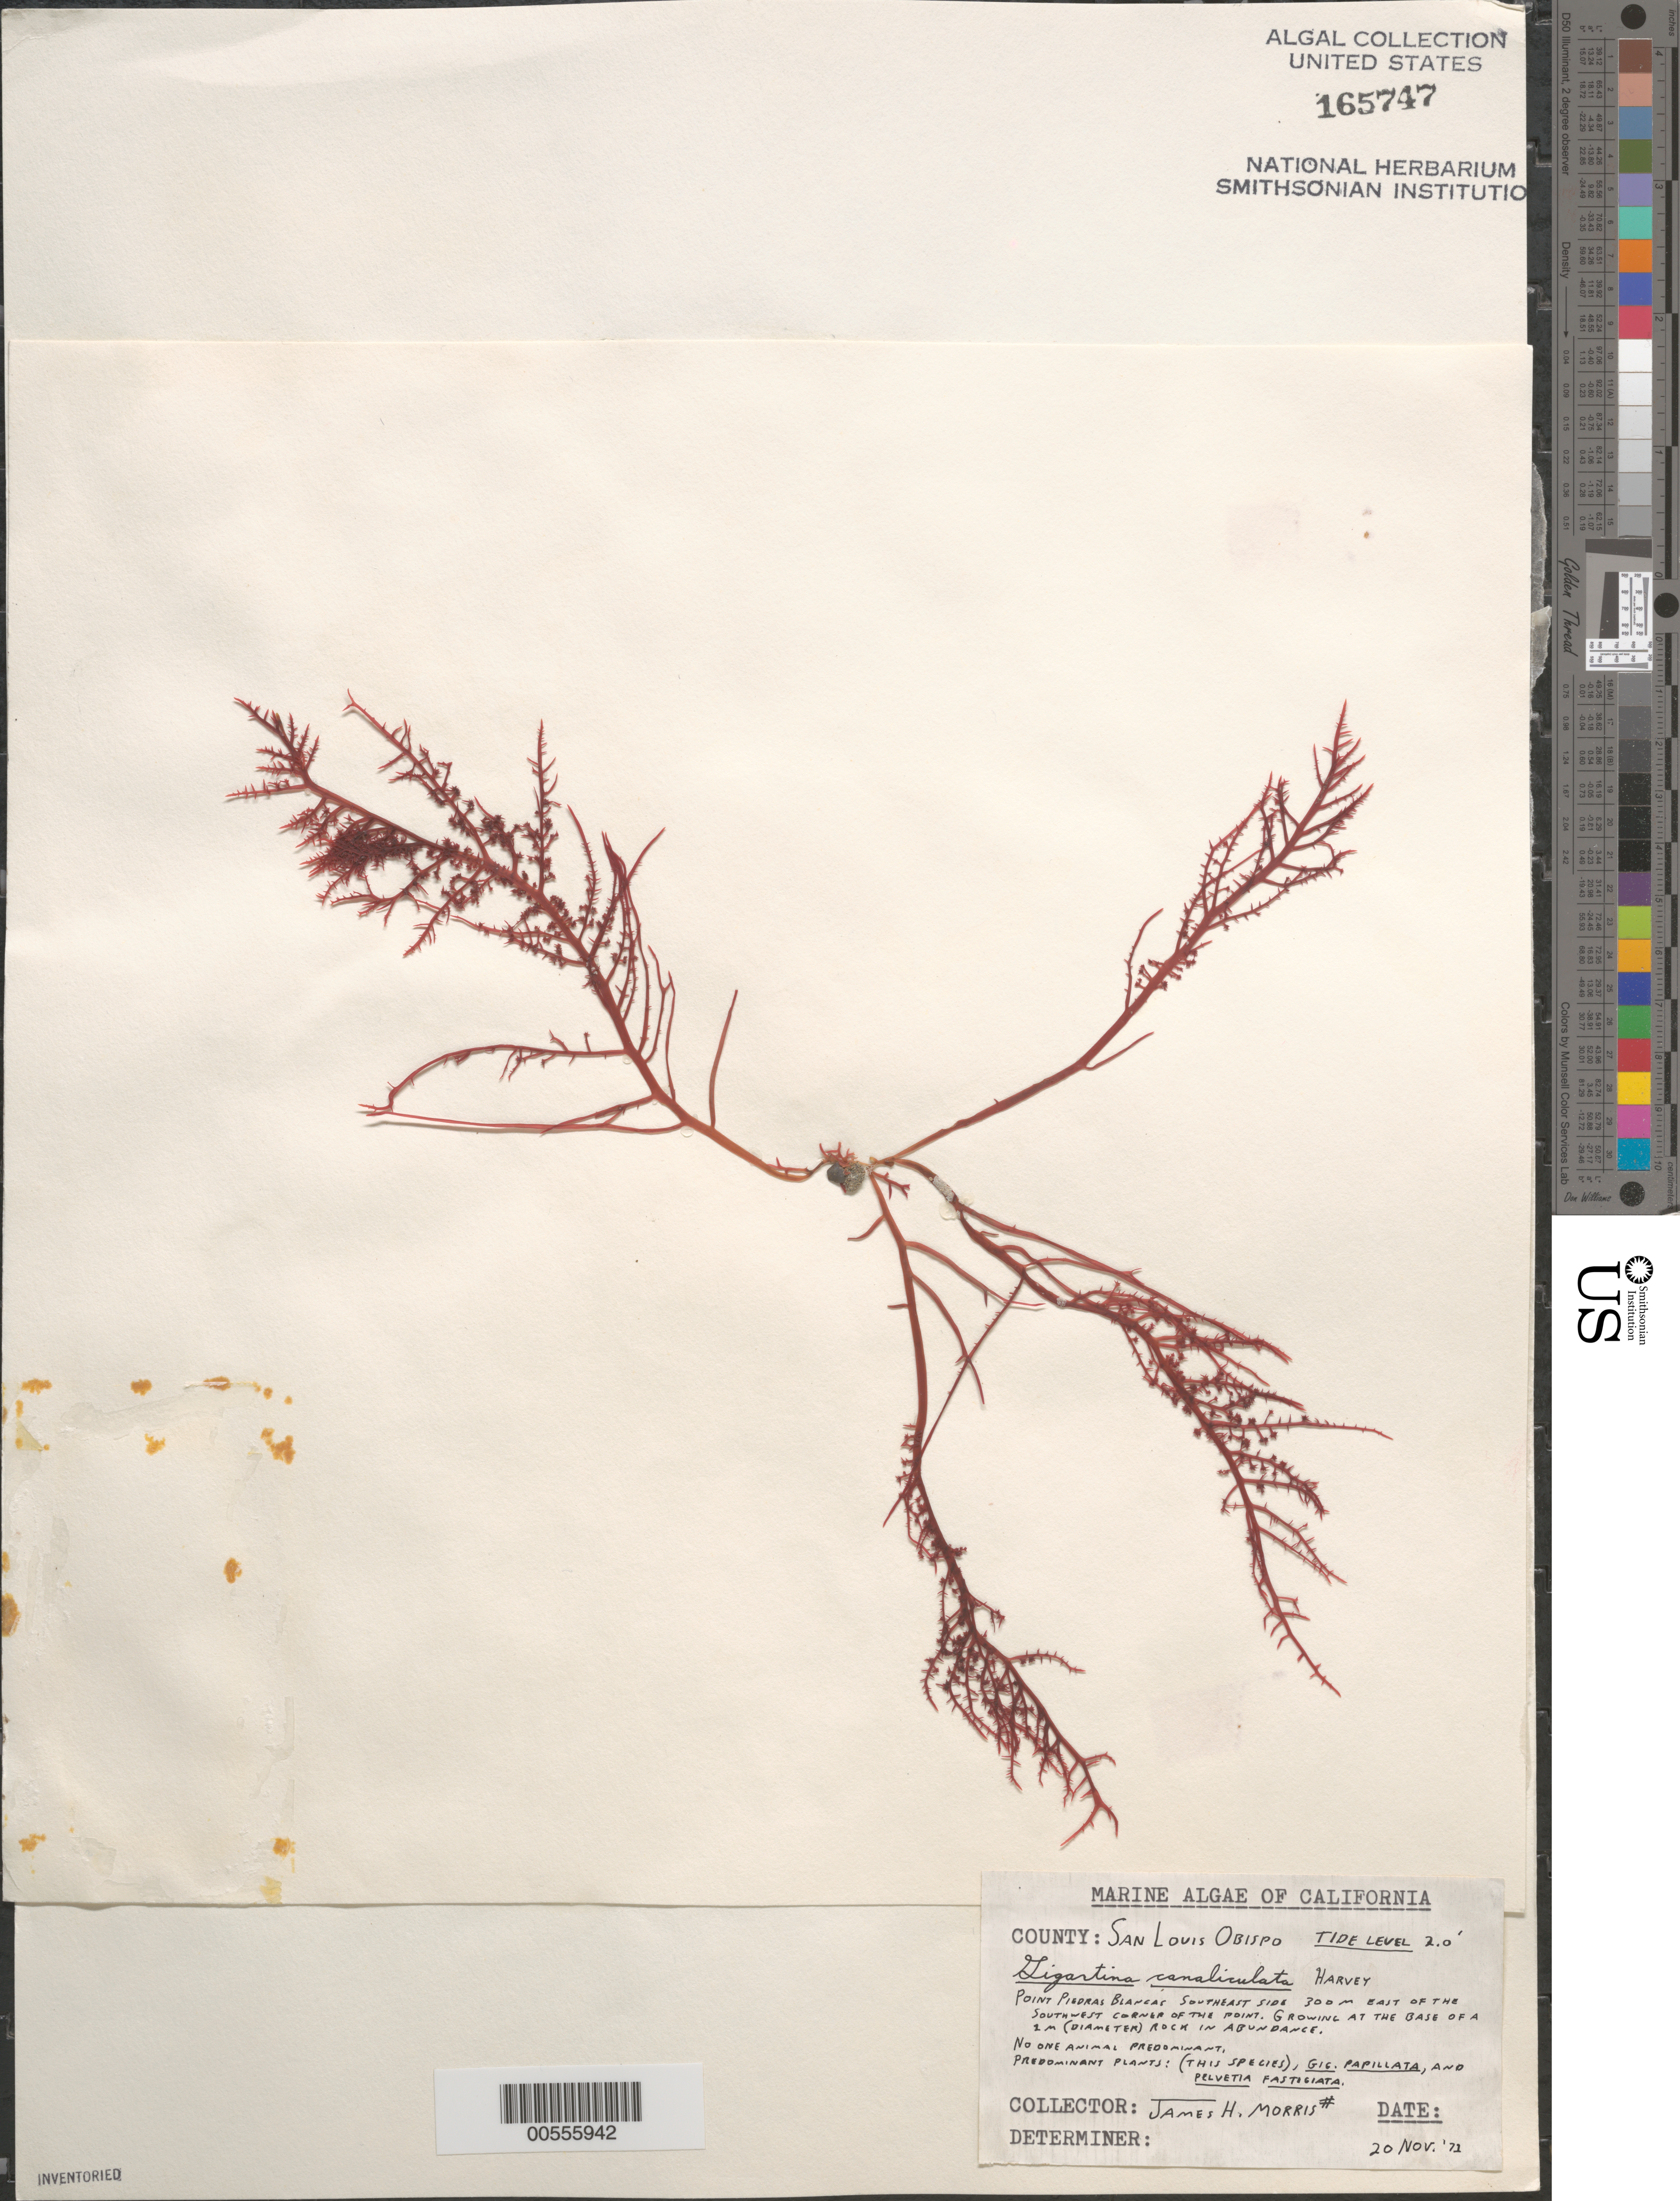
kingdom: Plantae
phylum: Rhodophyta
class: Florideophyceae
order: Gigartinales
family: Gigartinaceae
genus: Chondracanthus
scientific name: Chondracanthus canaliculatus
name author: (Harv.) Guiry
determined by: Algae name updating Project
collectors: J. Morris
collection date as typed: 20 Nov 1971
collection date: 1971-11-20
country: United States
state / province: California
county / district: San Luis Obispo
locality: Point Piedras Blancas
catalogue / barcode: US 165747